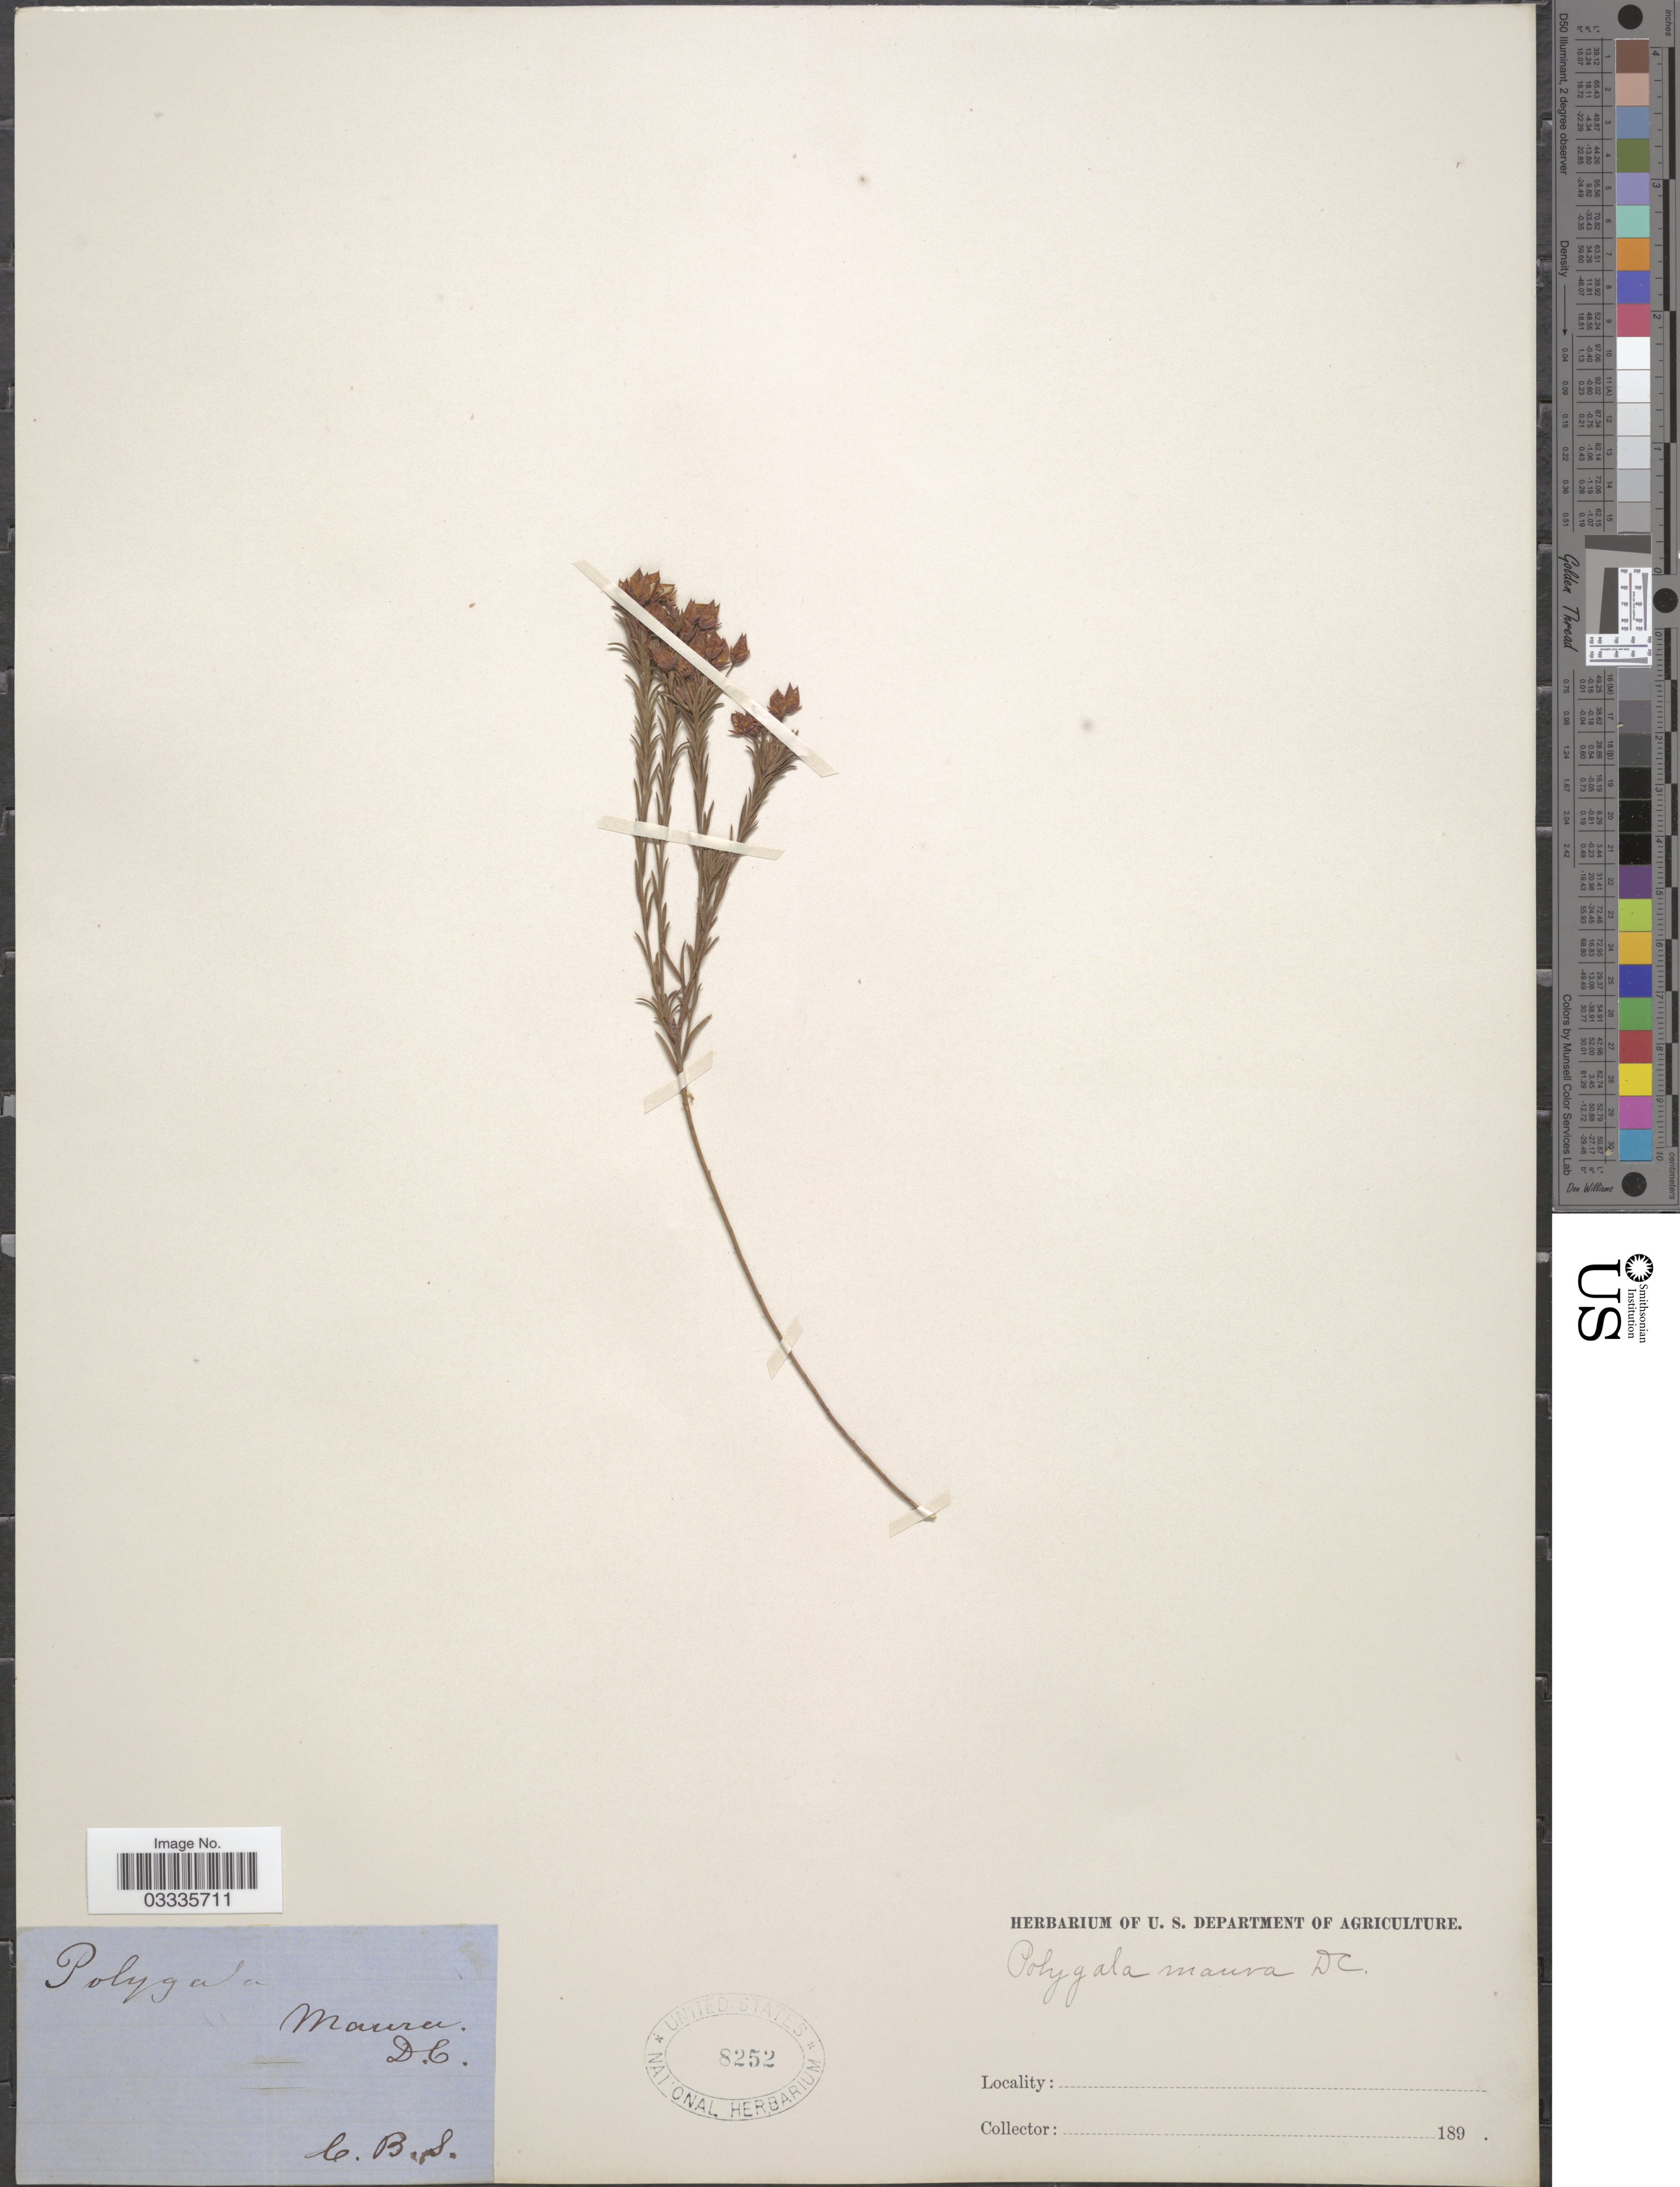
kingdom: Plantae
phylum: Tracheophyta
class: Magnoliopsida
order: Fabales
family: Polygalaceae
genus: Polygala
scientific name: Polygala maura DC., ined.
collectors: Facchini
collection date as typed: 189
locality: C.B.S.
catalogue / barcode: US 8252